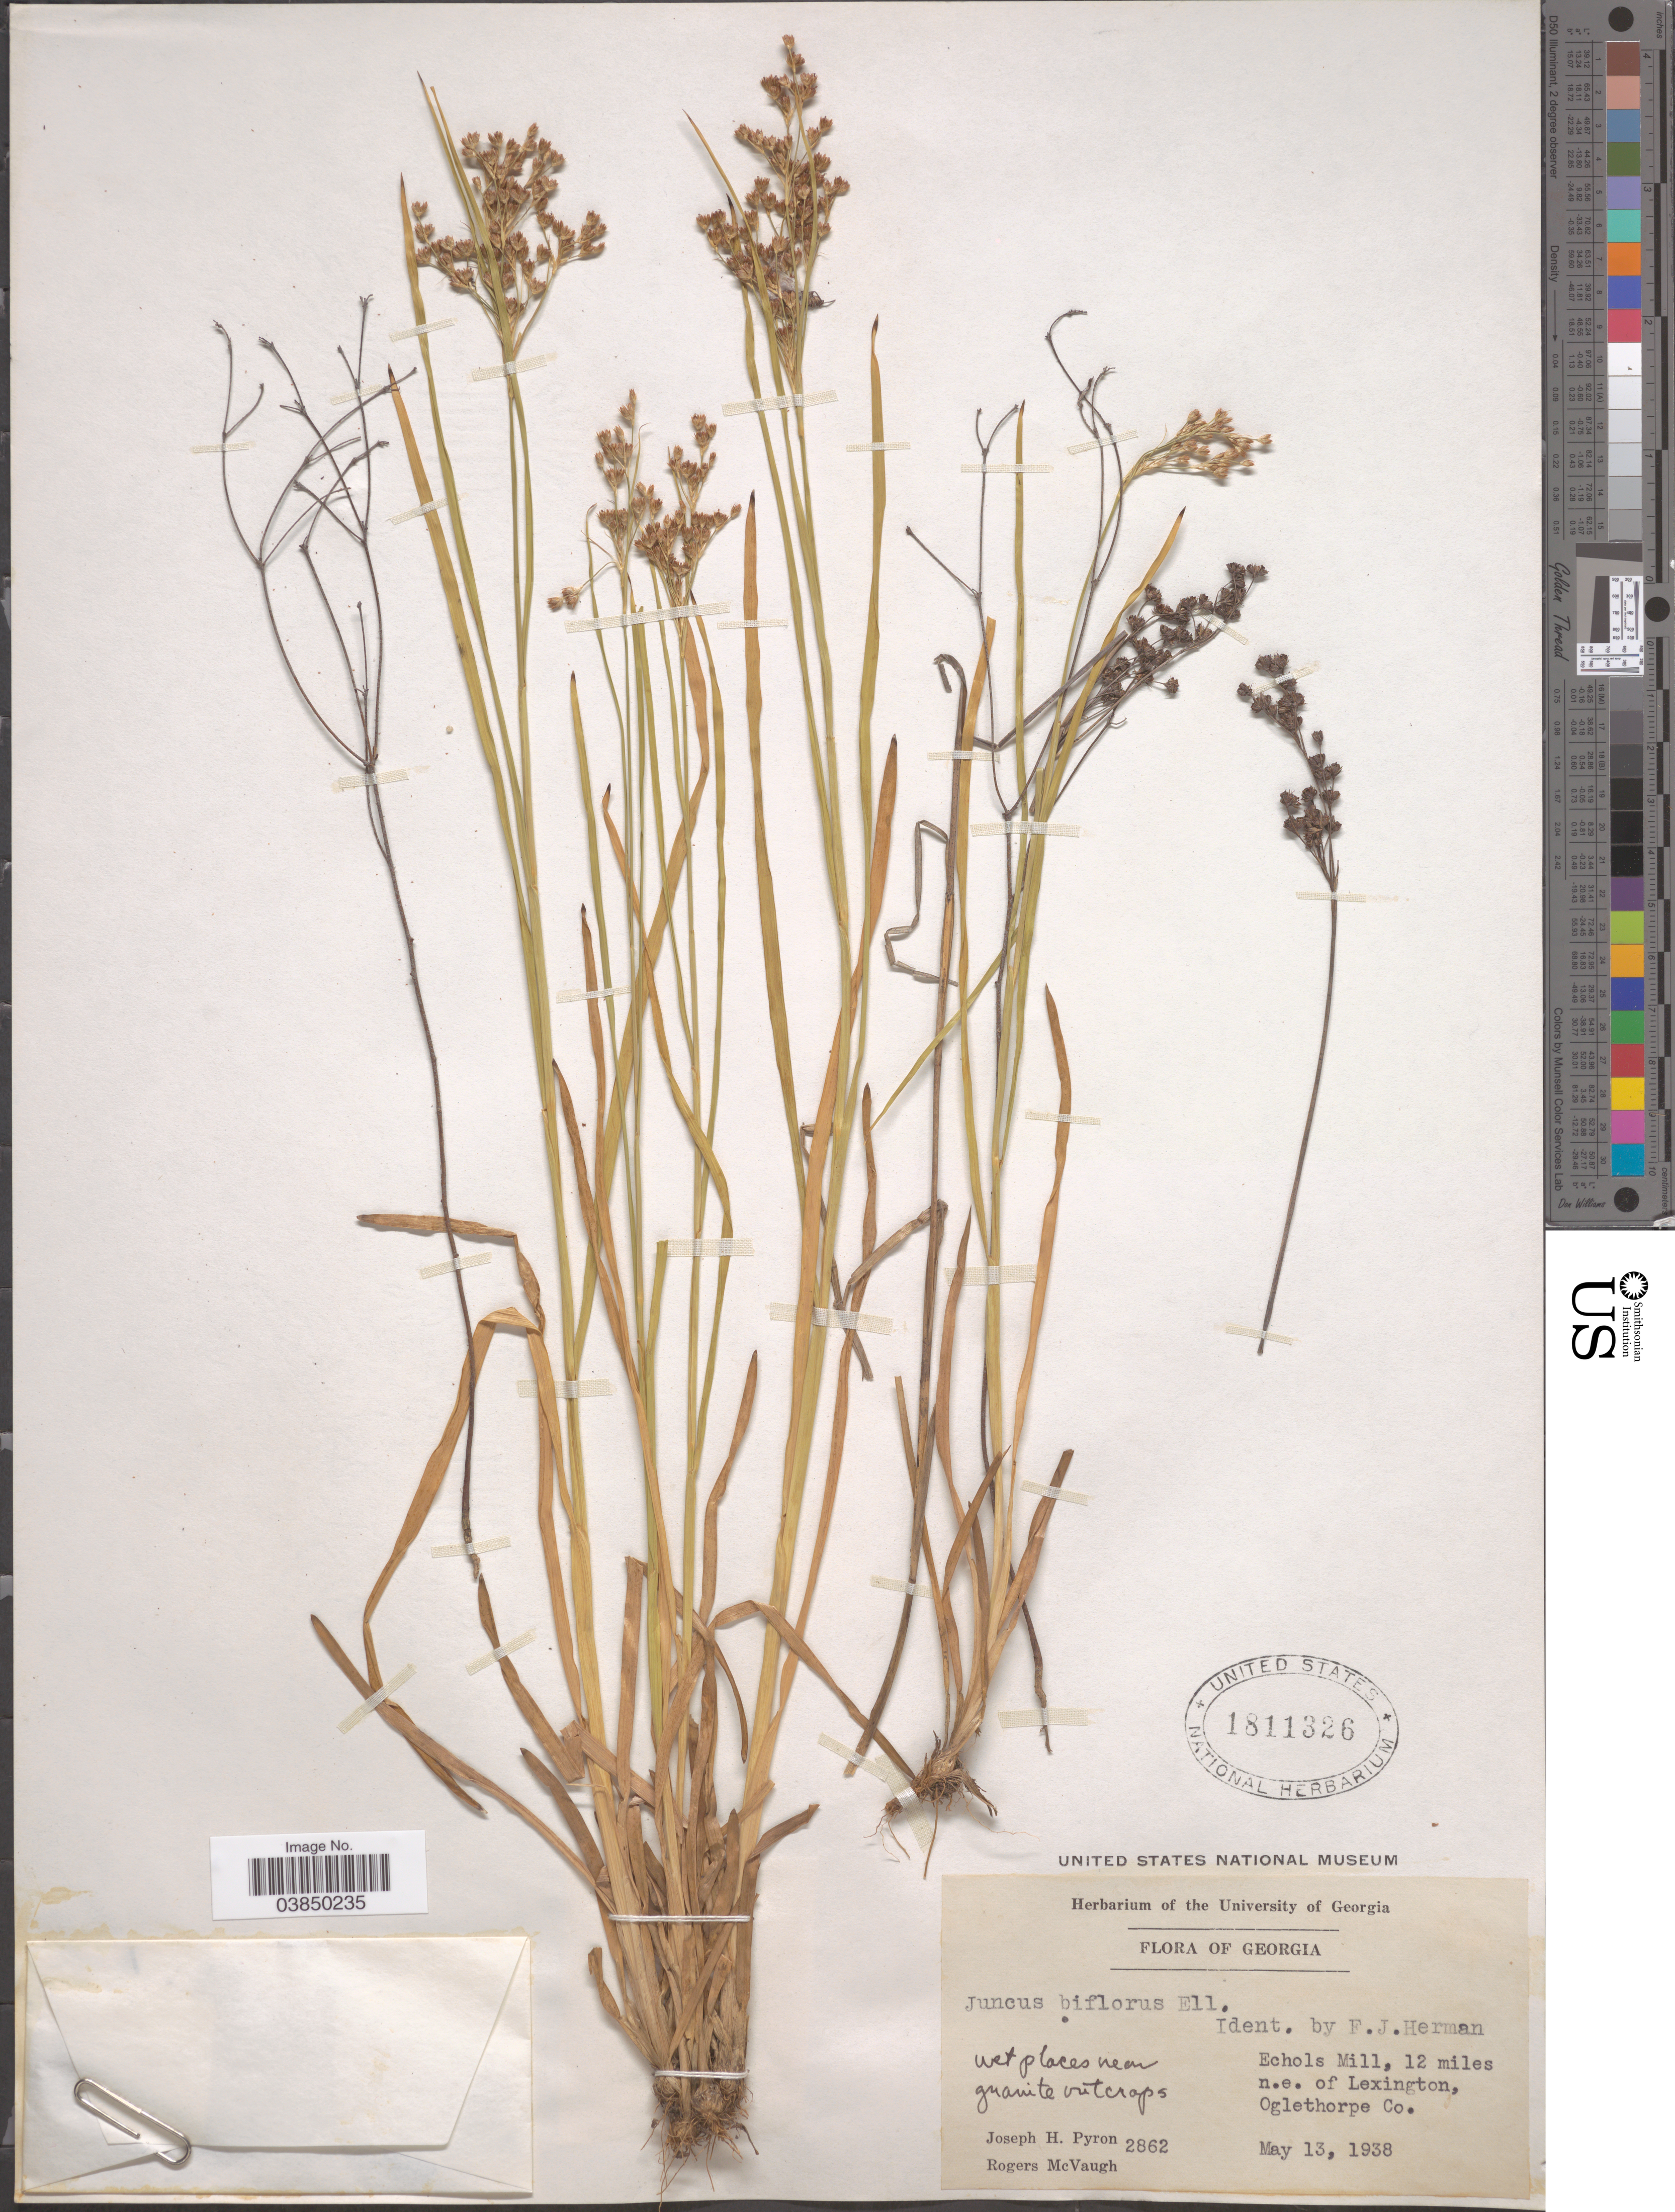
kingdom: Plantae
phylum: Tracheophyta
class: Liliopsida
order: Poales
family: Juncaceae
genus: Juncus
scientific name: Juncus biflorus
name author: Ell.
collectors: J. H. Pyron & R. McVaugh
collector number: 2862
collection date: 1938-05-13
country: United States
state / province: Georgia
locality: Echols Mill, 12 miles n.e. of Lexington, Oglethorpe Co.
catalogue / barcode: US 1811326